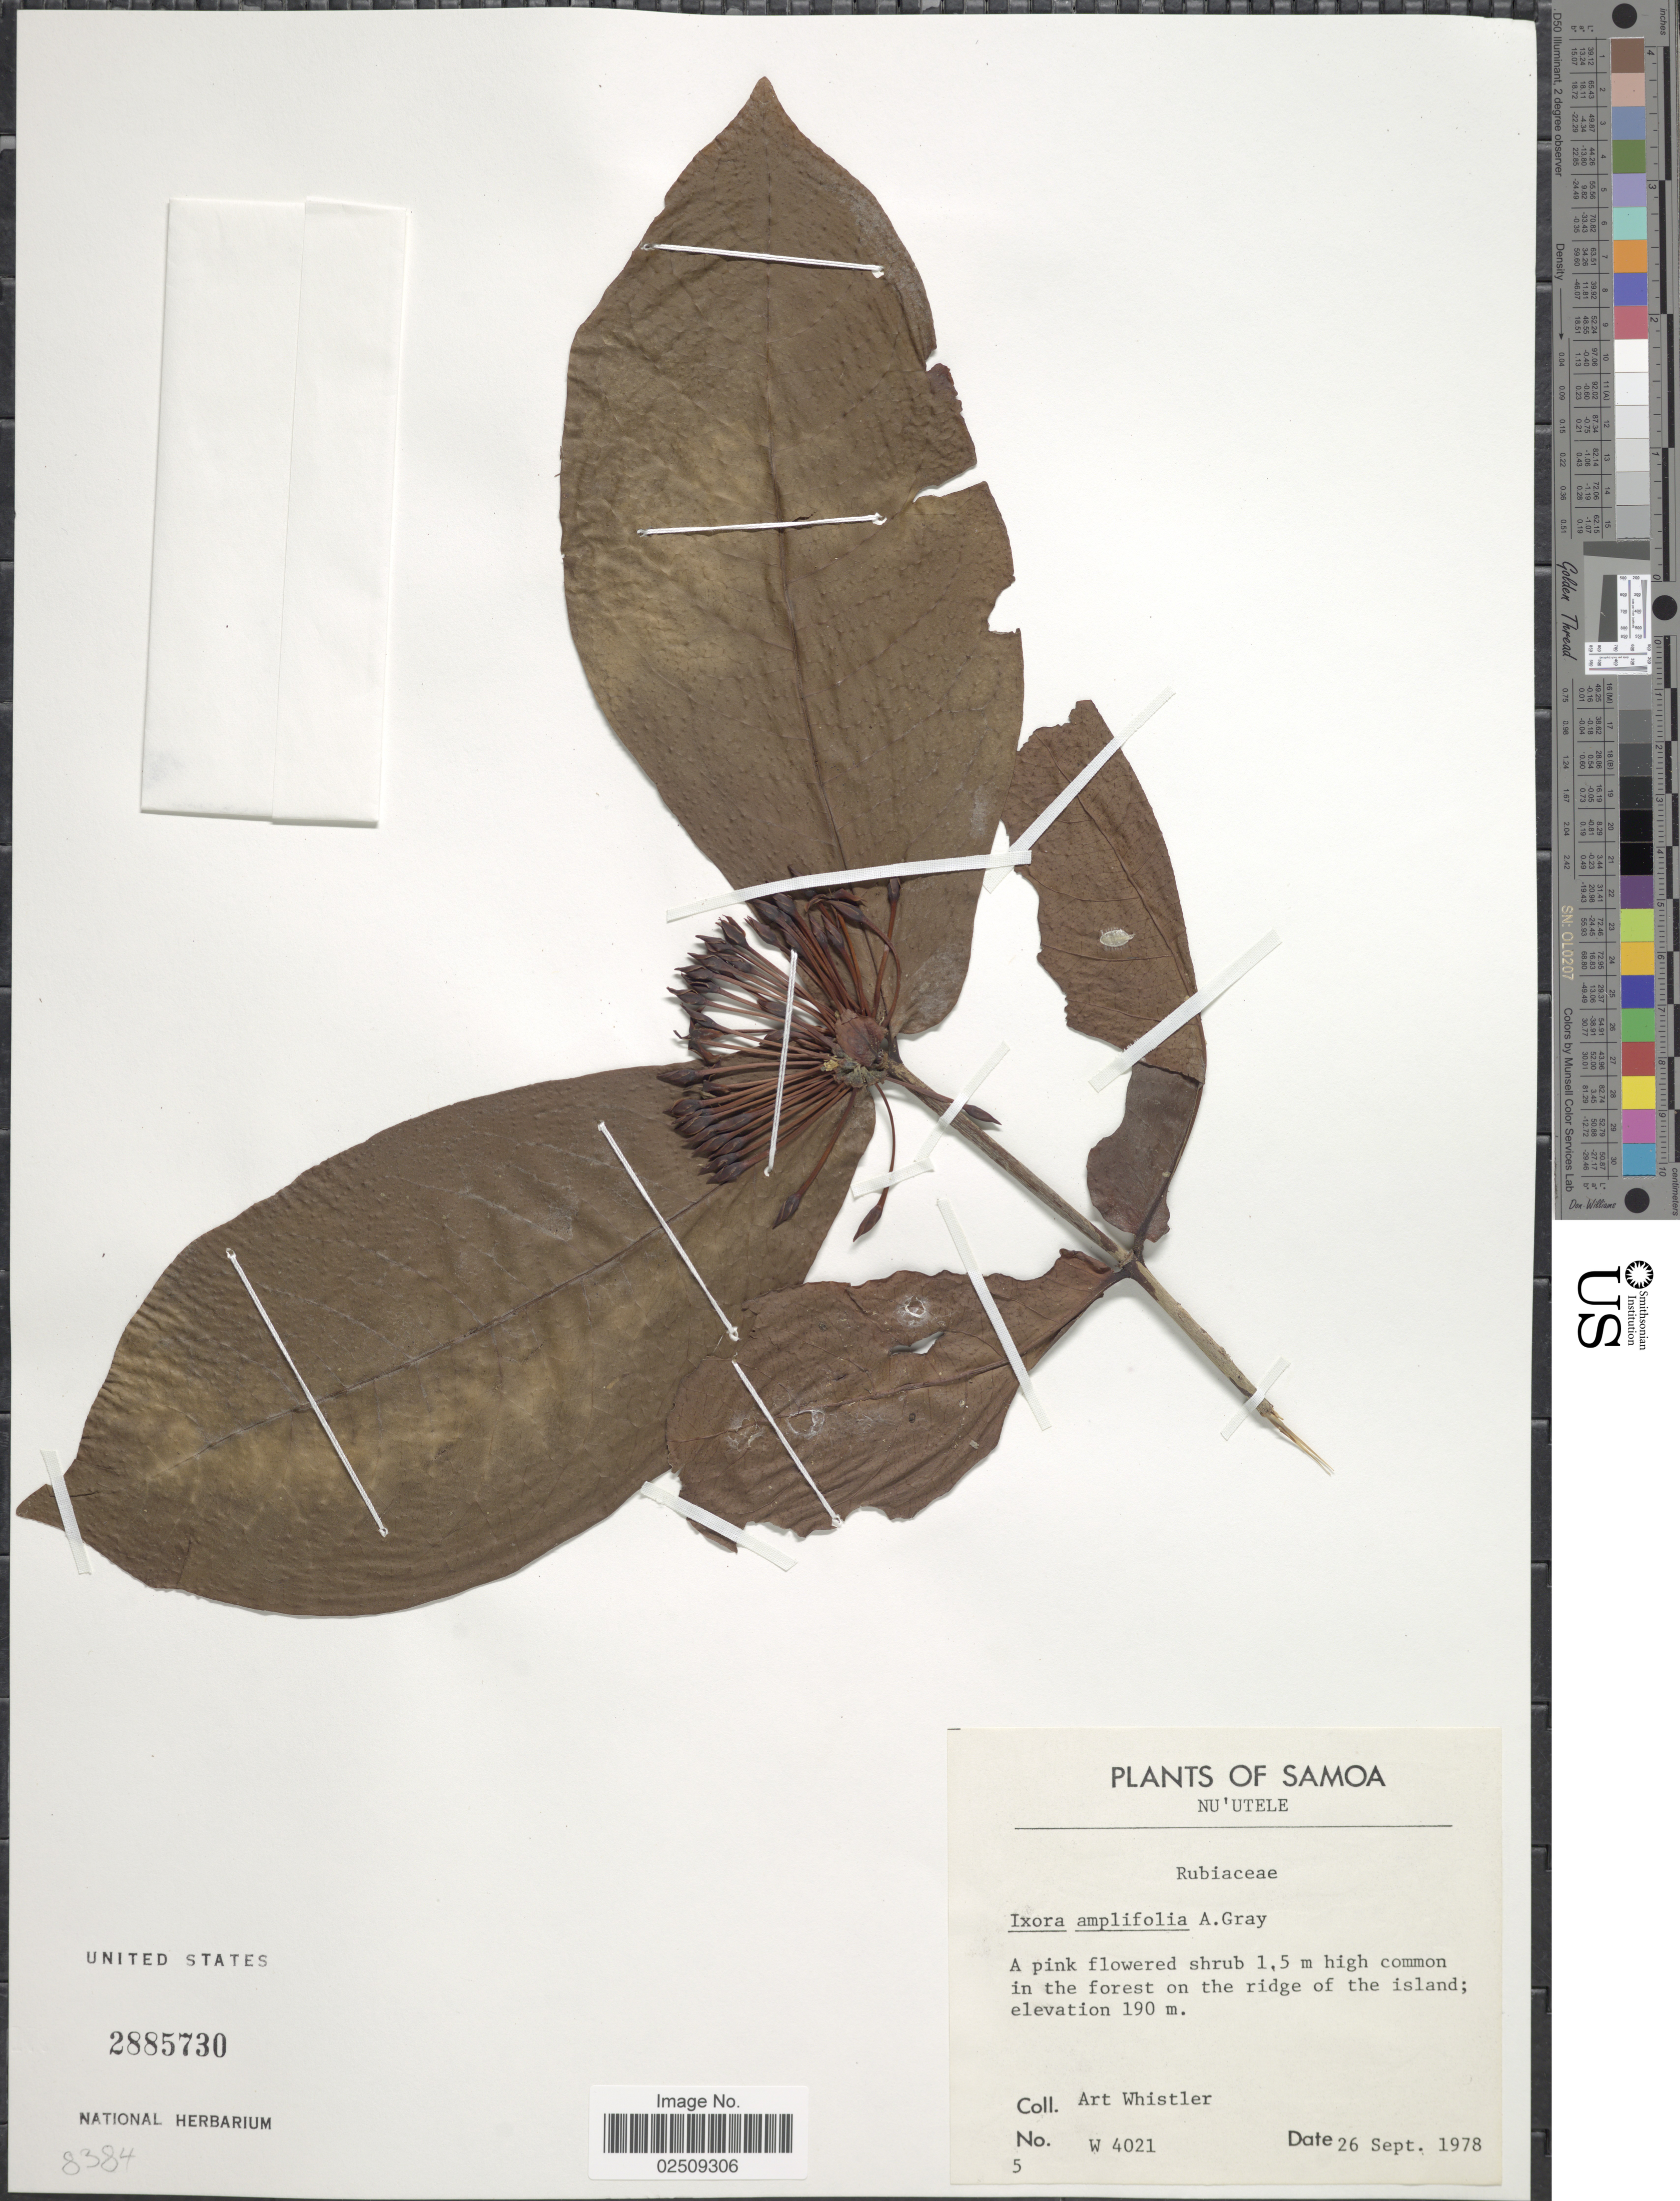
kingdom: Plantae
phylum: Tracheophyta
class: Magnoliopsida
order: Gentianales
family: Rubiaceae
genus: Ixora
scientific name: Ixora amplifolia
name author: A. Gray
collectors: A. Whistler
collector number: W 4021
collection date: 1978-09-26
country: Samoa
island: Nu'utele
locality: In the forest on the ridge of the island.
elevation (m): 90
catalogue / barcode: US 2885730